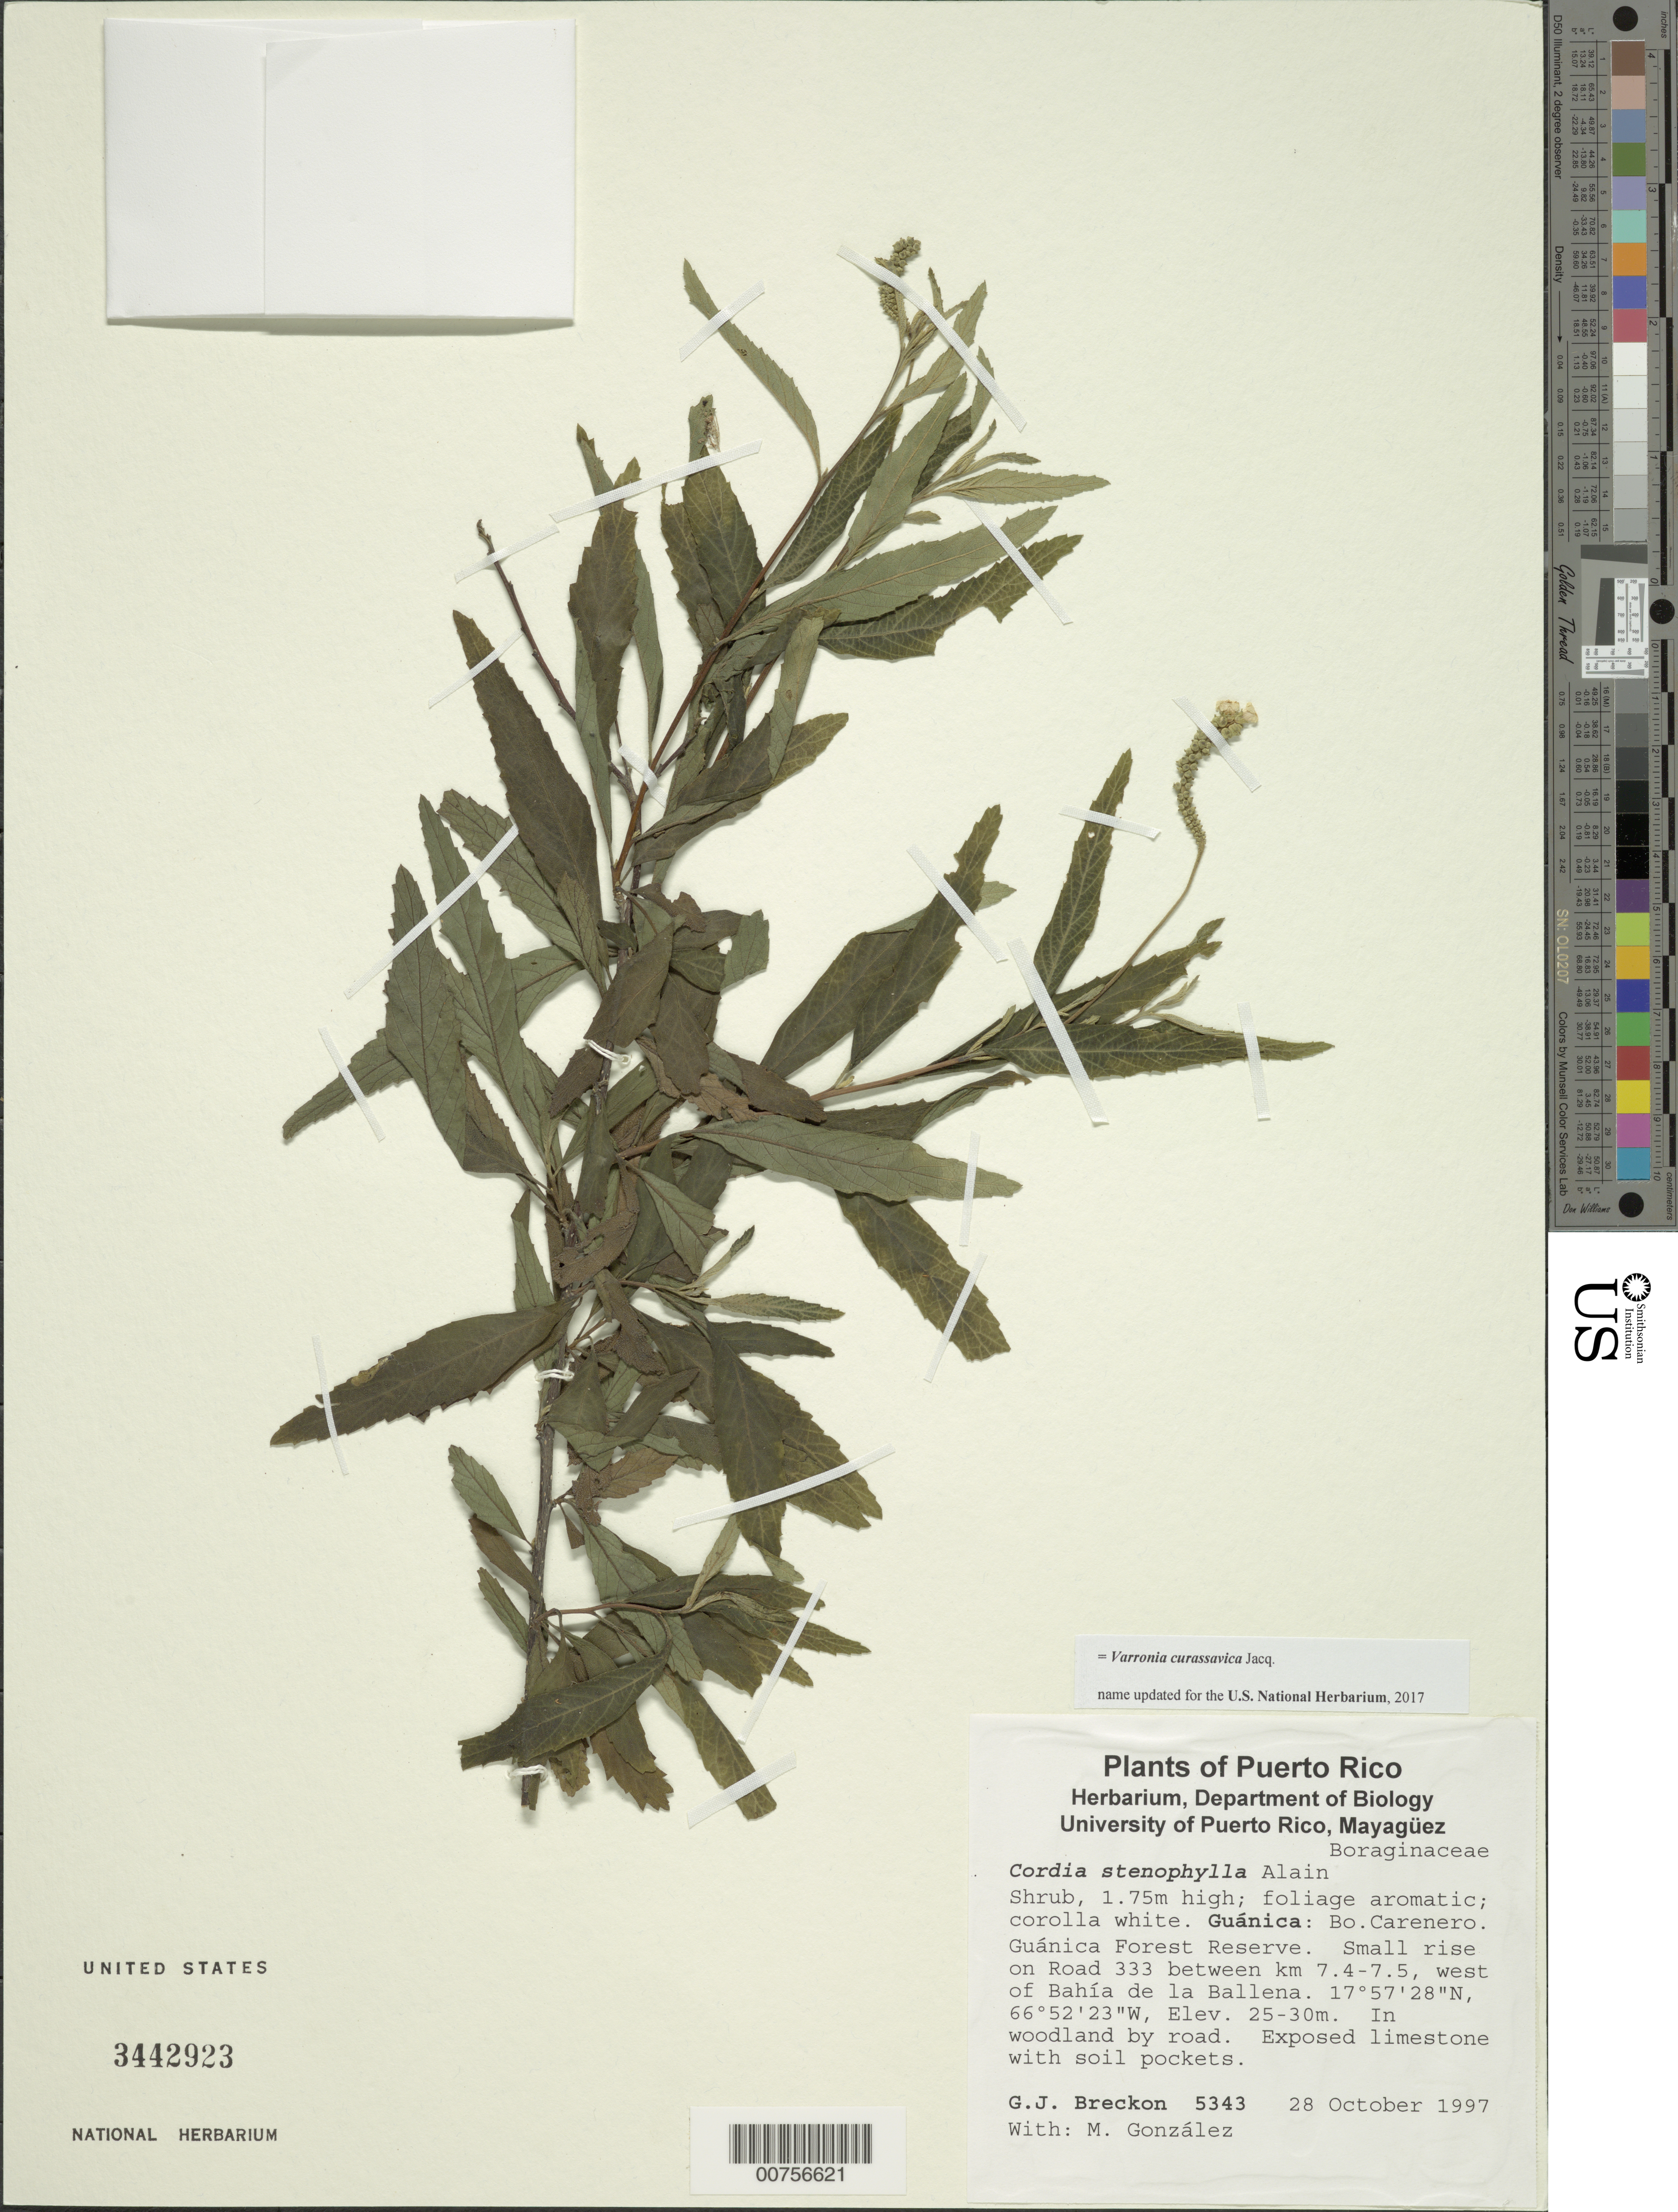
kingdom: Plantae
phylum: Tracheophyta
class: Magnoliopsida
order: Boraginales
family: Cordiaceae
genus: Varronia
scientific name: Varronia curassavica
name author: Jacq.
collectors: G. J. Breckon & M. González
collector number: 5343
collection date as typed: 28 Oct 1997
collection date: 1997-10-28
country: Puerto Rico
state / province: Guánica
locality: Guánica: Bo. Carenero. Guánica Forest Reserve. Small rise on Road 333 between km 7.4-7.5, west of Bahía de la Ballena.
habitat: In woodland by road. Exposed limestone with soil pockets.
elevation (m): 25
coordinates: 17.95777778, -66.87305556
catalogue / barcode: US 3442923